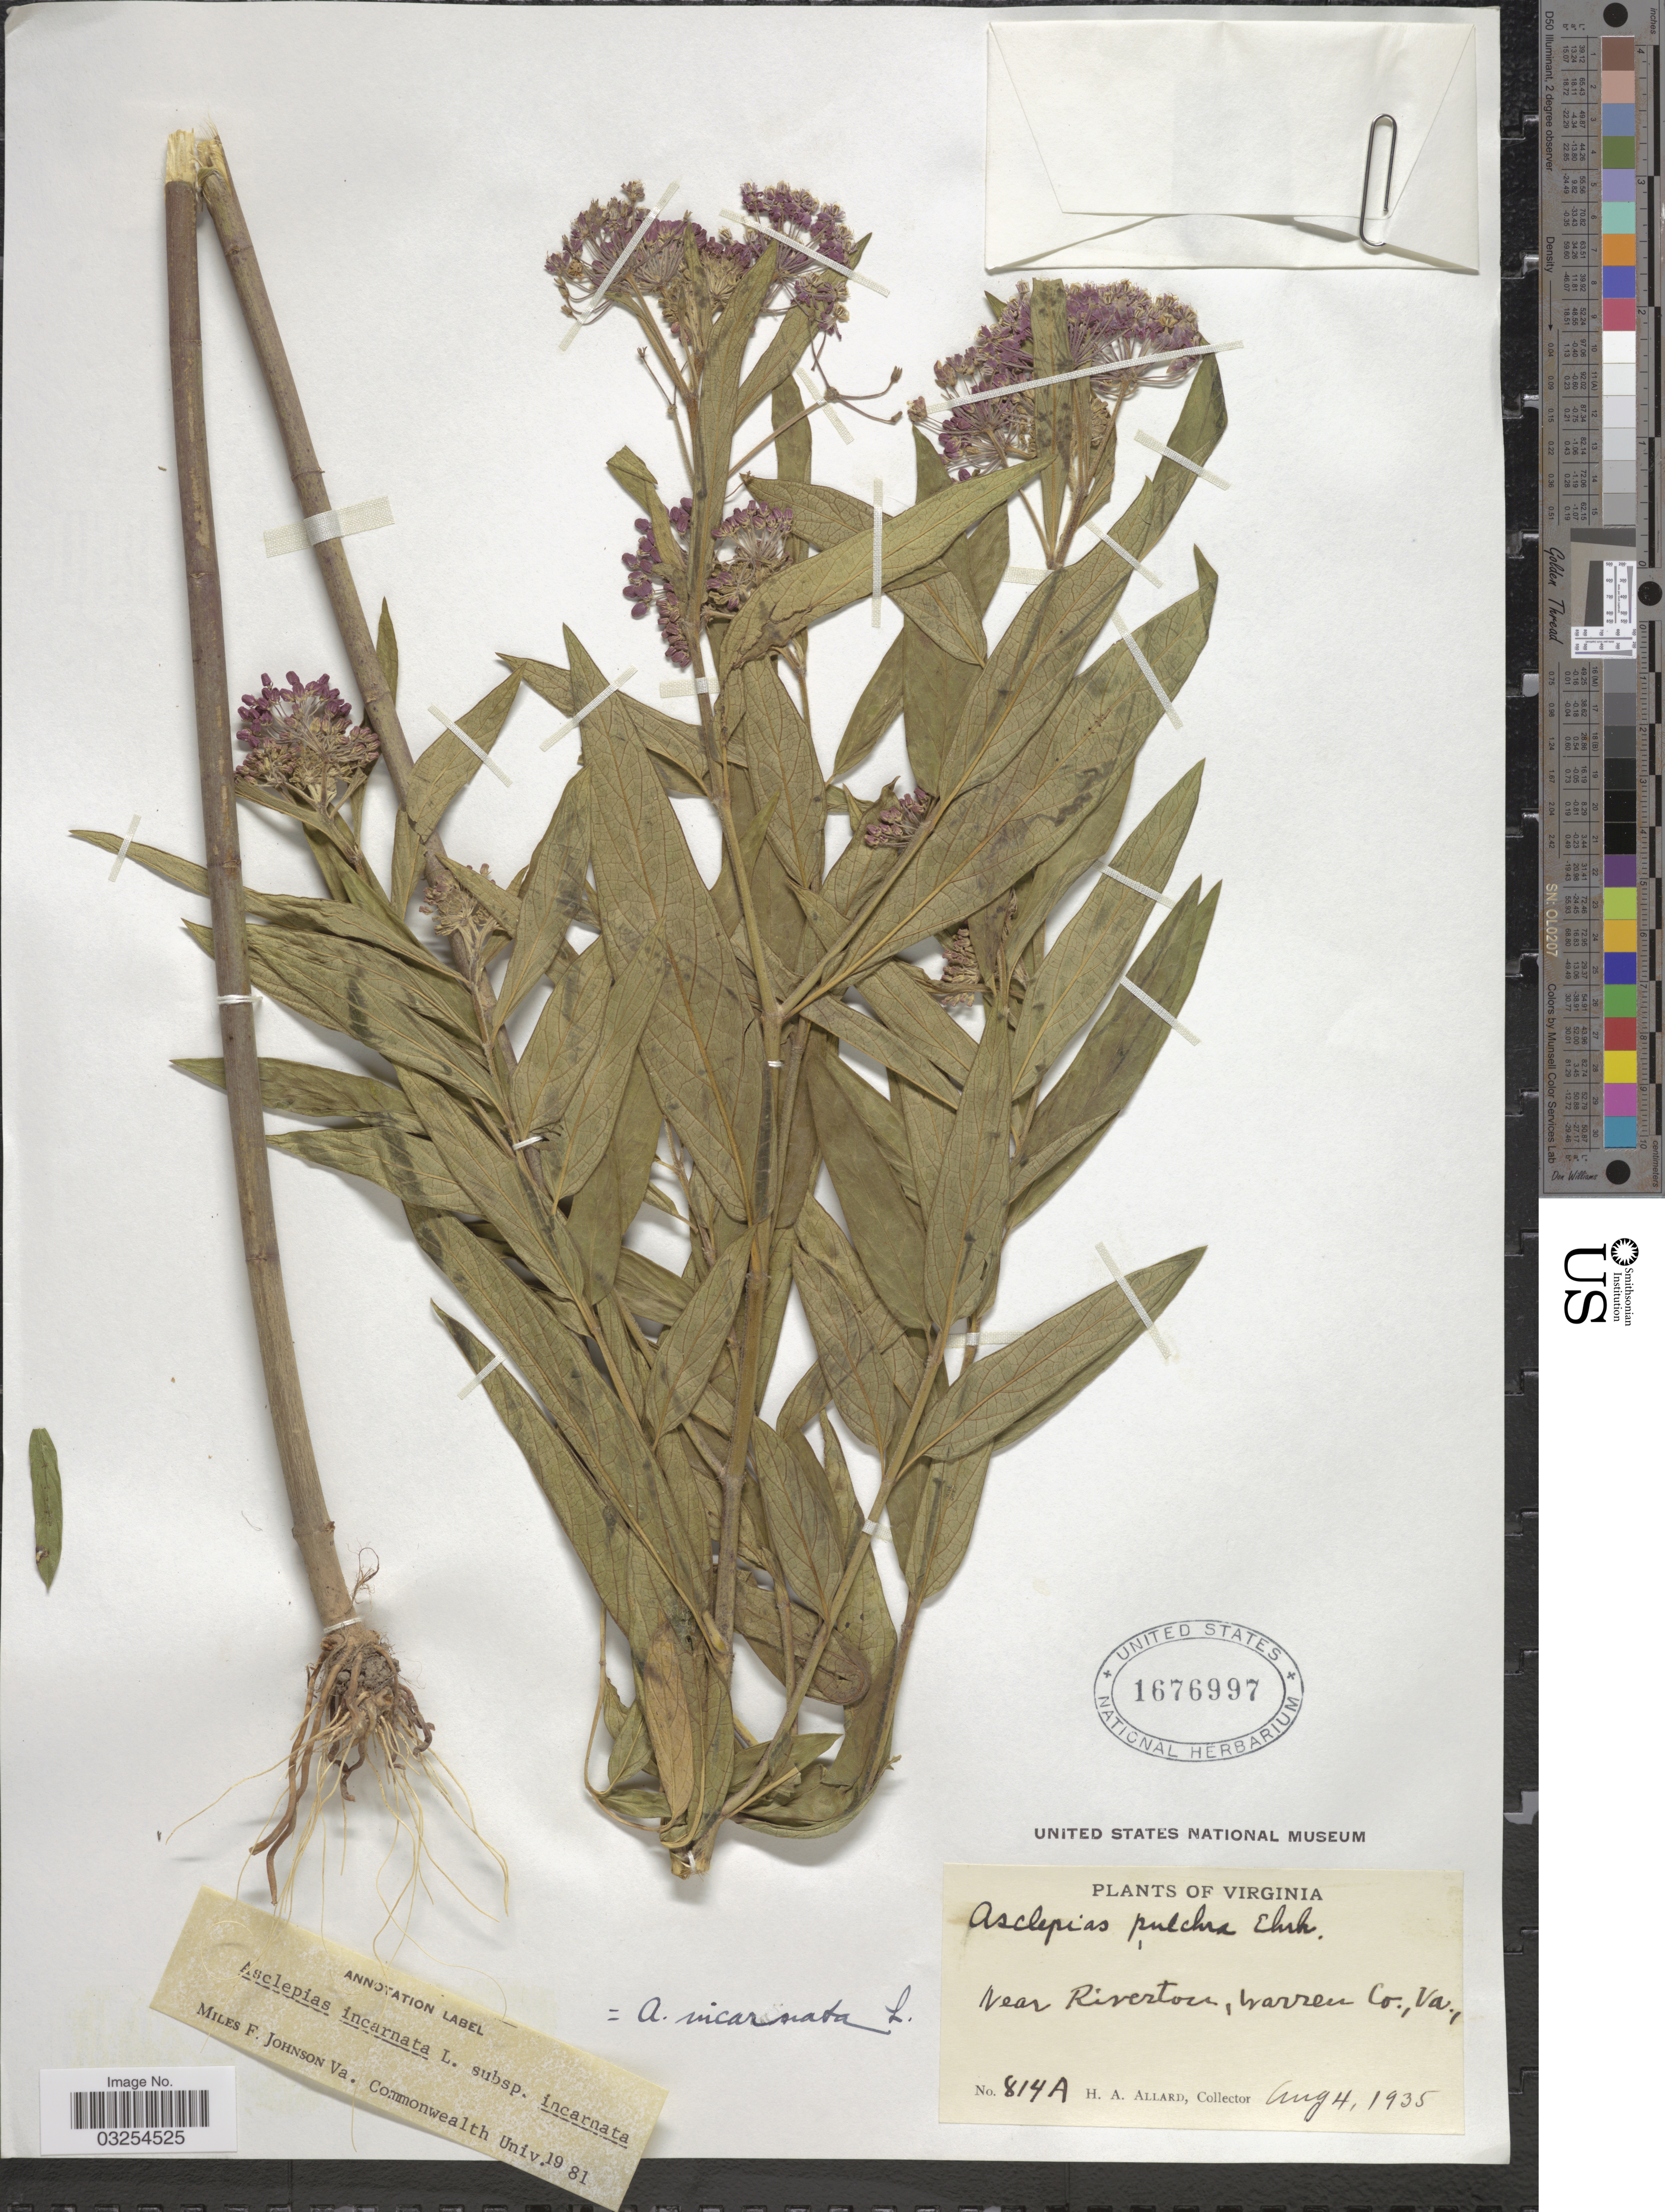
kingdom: Plantae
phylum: Tracheophyta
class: Magnoliopsida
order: Gentianales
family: Apocynaceae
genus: Asclepias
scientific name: Asclepias incarnata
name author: L.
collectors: H. A. Allard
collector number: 814 A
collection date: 1935-08-04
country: United States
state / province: Virginia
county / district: Warren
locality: Near Riverton, Warren Co.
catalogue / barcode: US 1676997